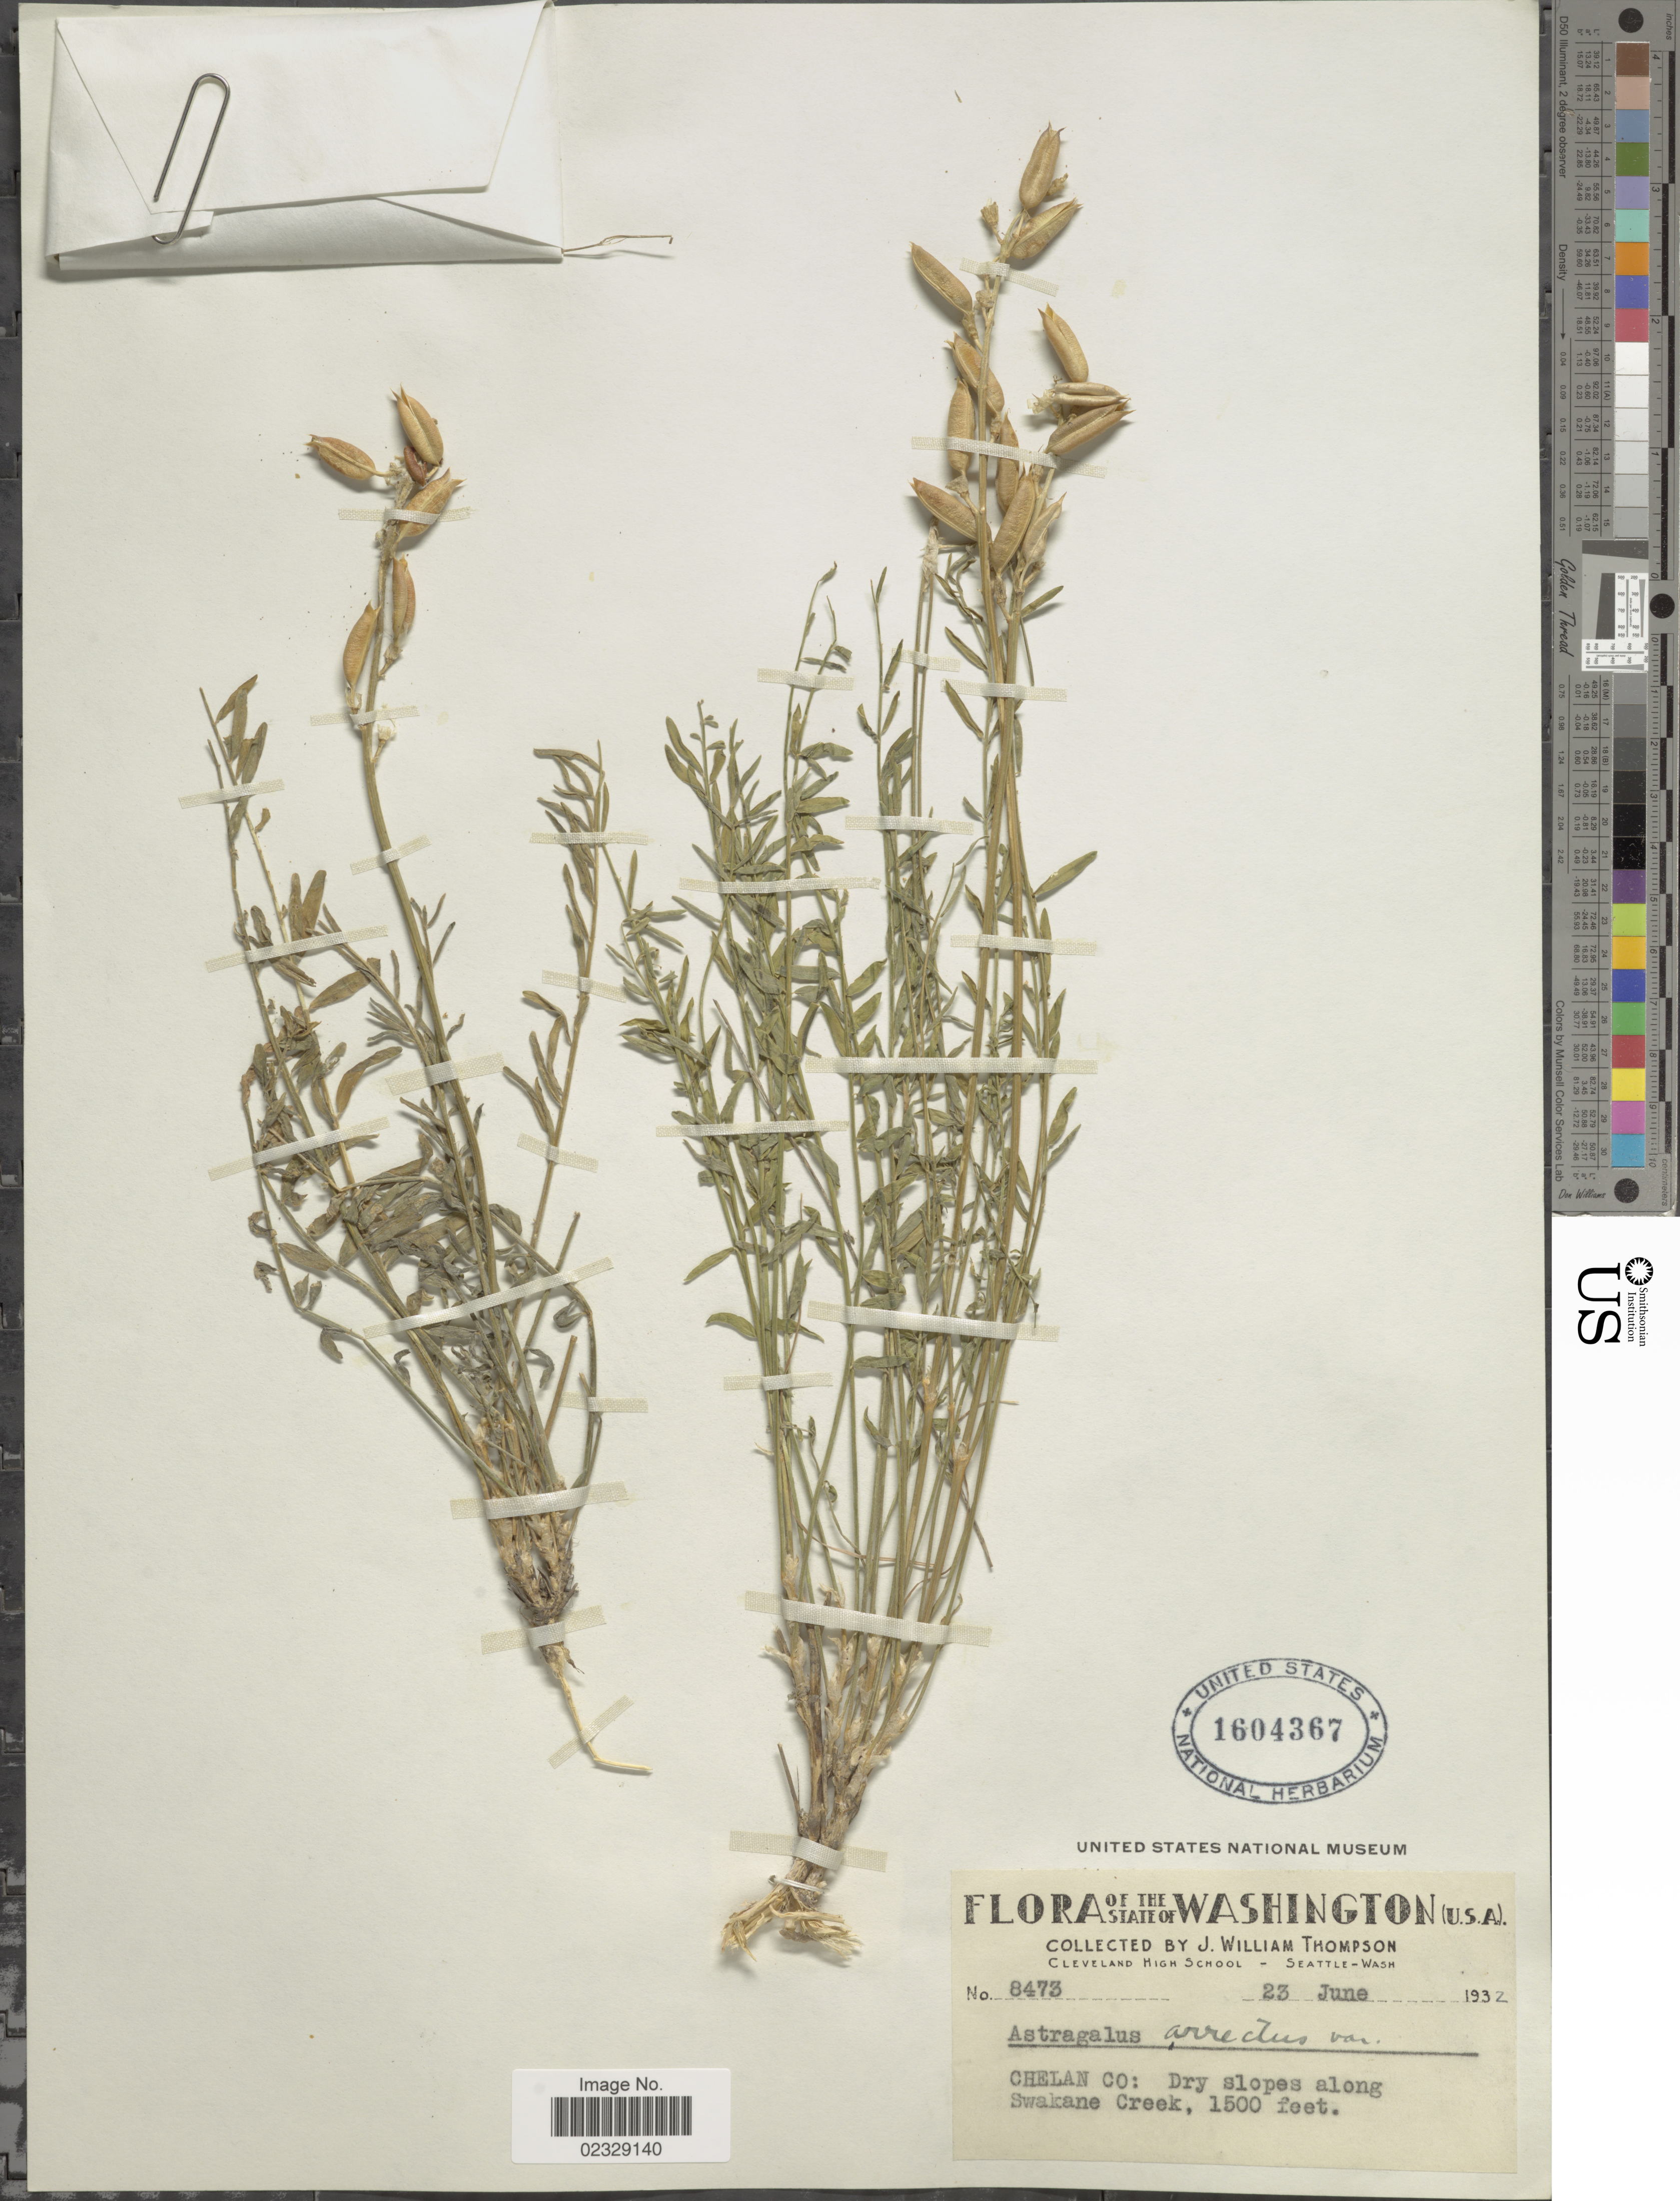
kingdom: Plantae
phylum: Tracheophyta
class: Magnoliopsida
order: Fabales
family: Fabaceae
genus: Astragalus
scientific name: Astragalus arrectus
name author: A. Gray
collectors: J. W. Thompson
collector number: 8473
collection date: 1932-06-23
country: United States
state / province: Washington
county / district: Chelan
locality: Chelan Co.: Dry slopes Swakane Creek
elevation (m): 457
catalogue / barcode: US 1604367